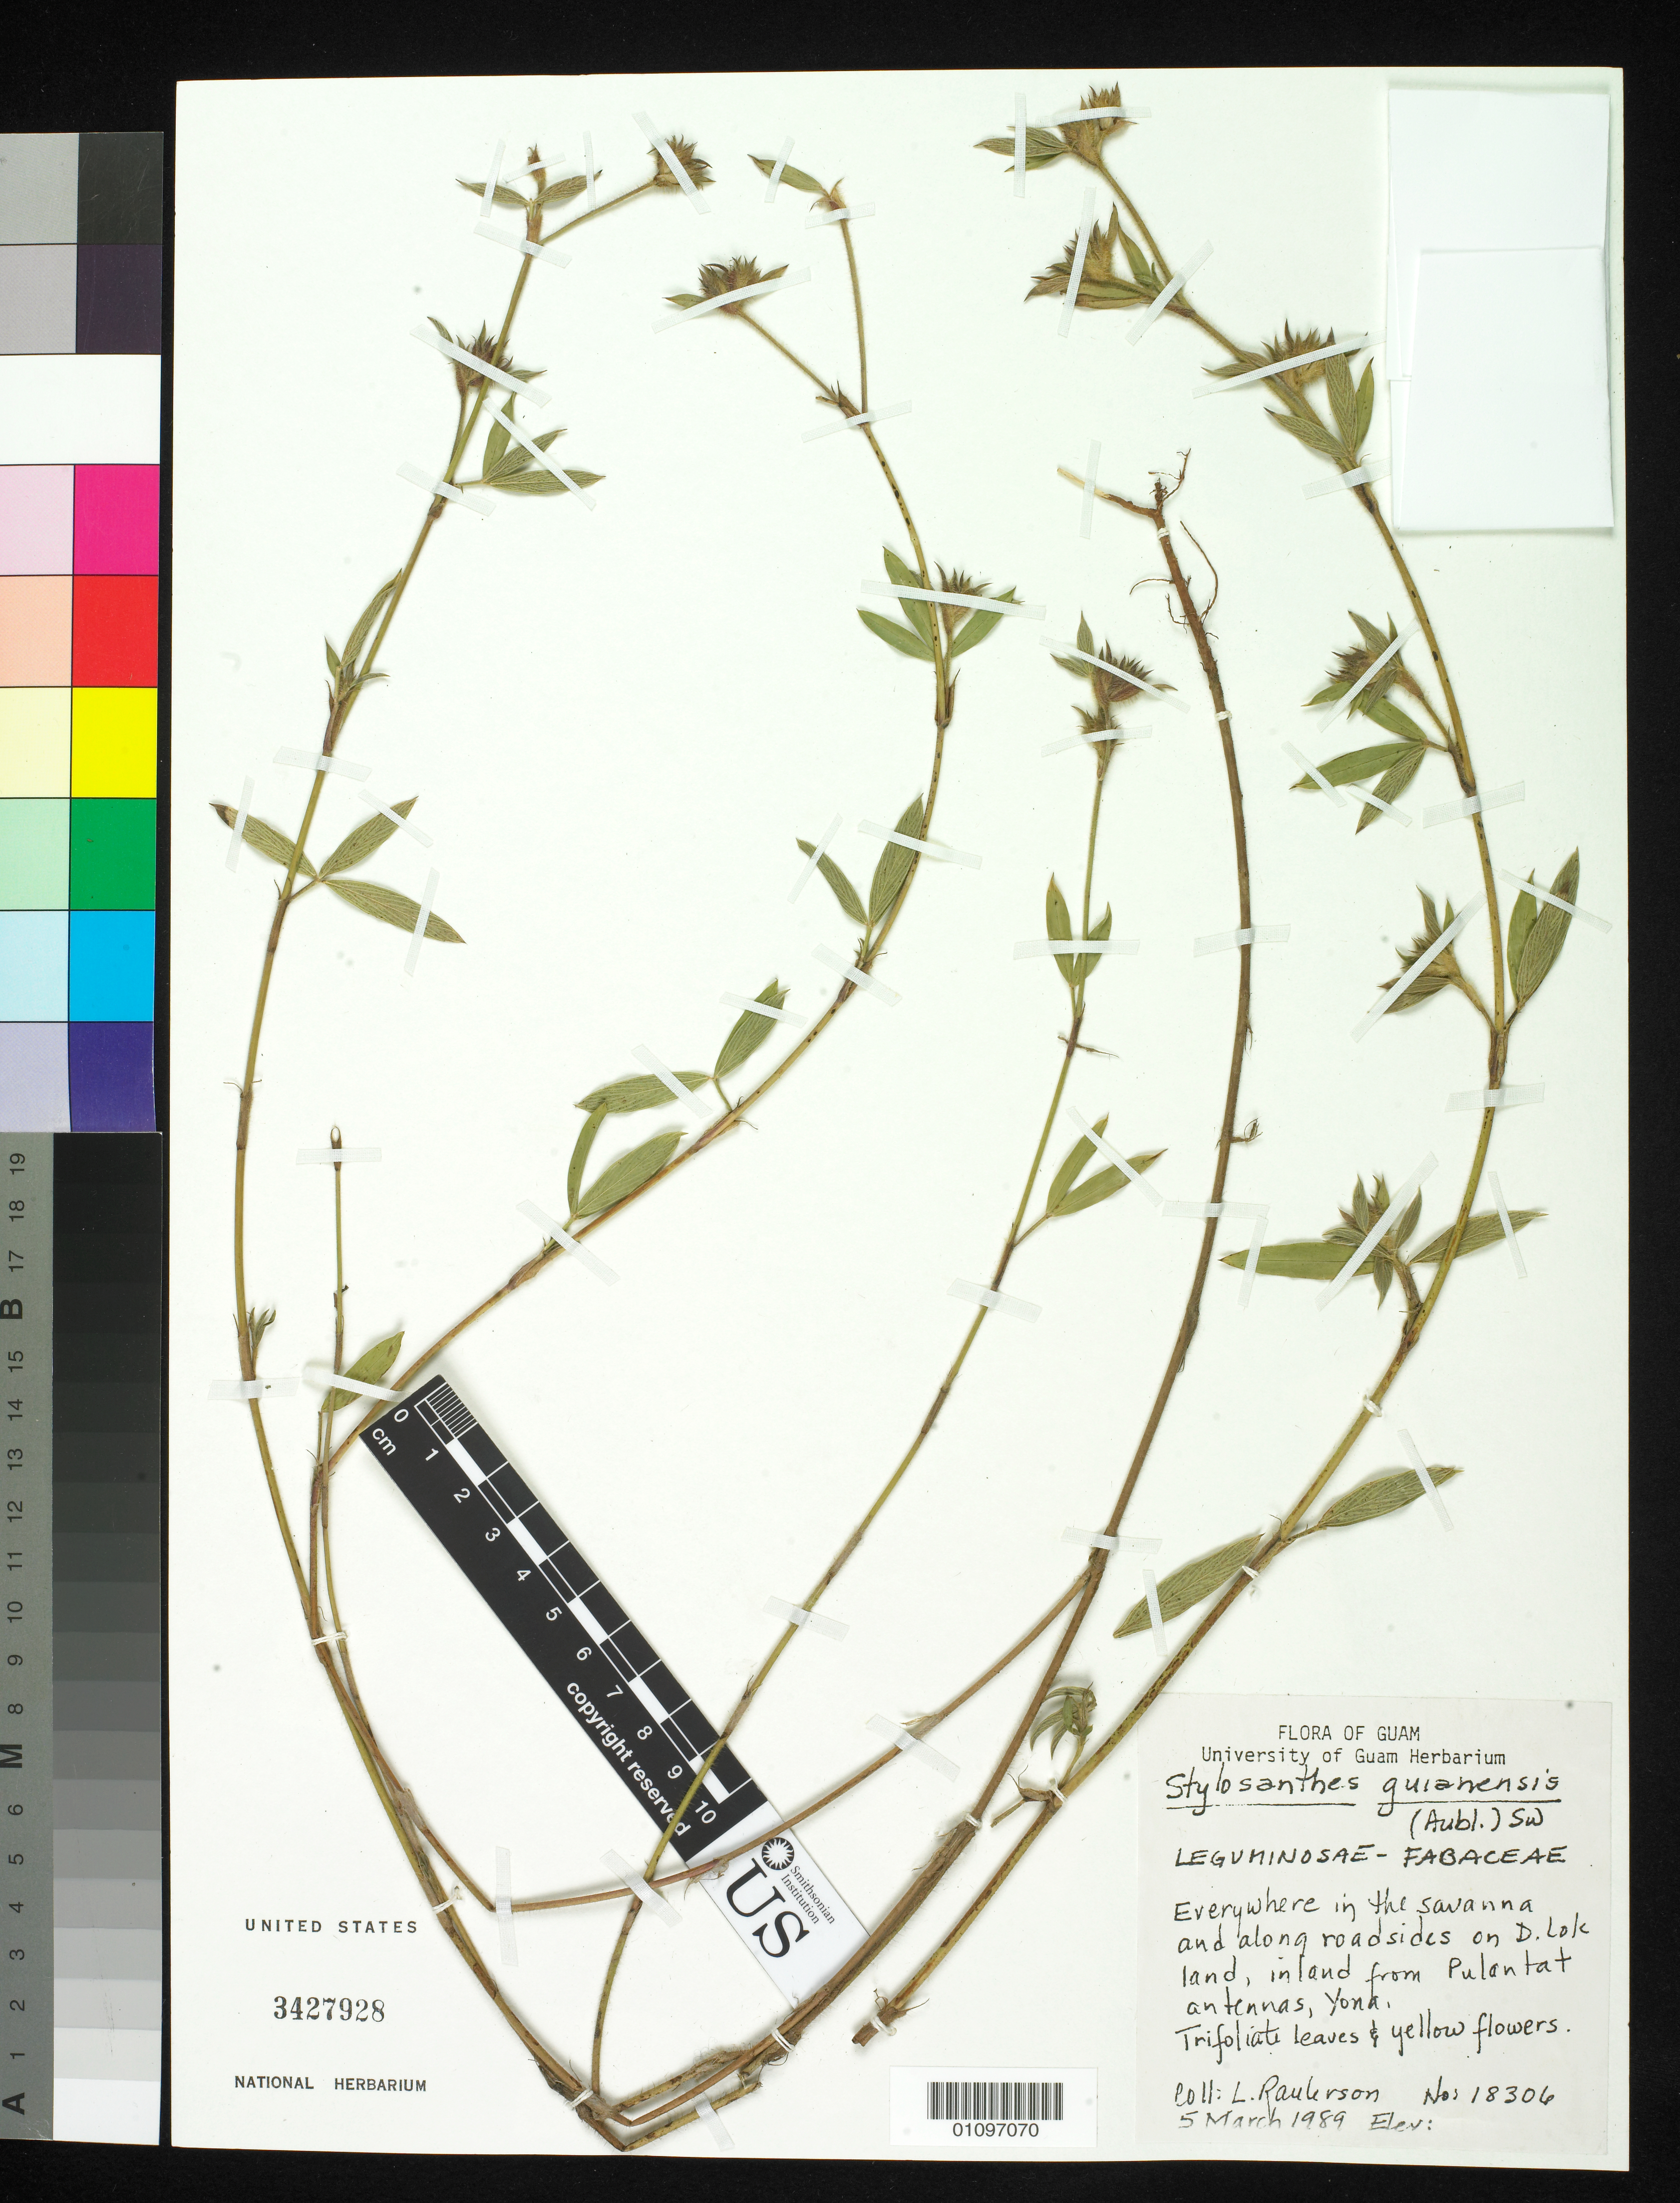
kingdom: Plantae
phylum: Tracheophyta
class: Magnoliopsida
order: Fabales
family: Fabaceae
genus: Stylosanthes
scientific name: Stylosanthes guianensis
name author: (Aubl.) Sw.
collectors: L. Raulerson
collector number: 18306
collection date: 1989-03-05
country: Guam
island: Guam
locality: Along roadsides on D. Lok land, inland from pulantat antennas, yona.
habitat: Savanna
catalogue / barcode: US 3427928